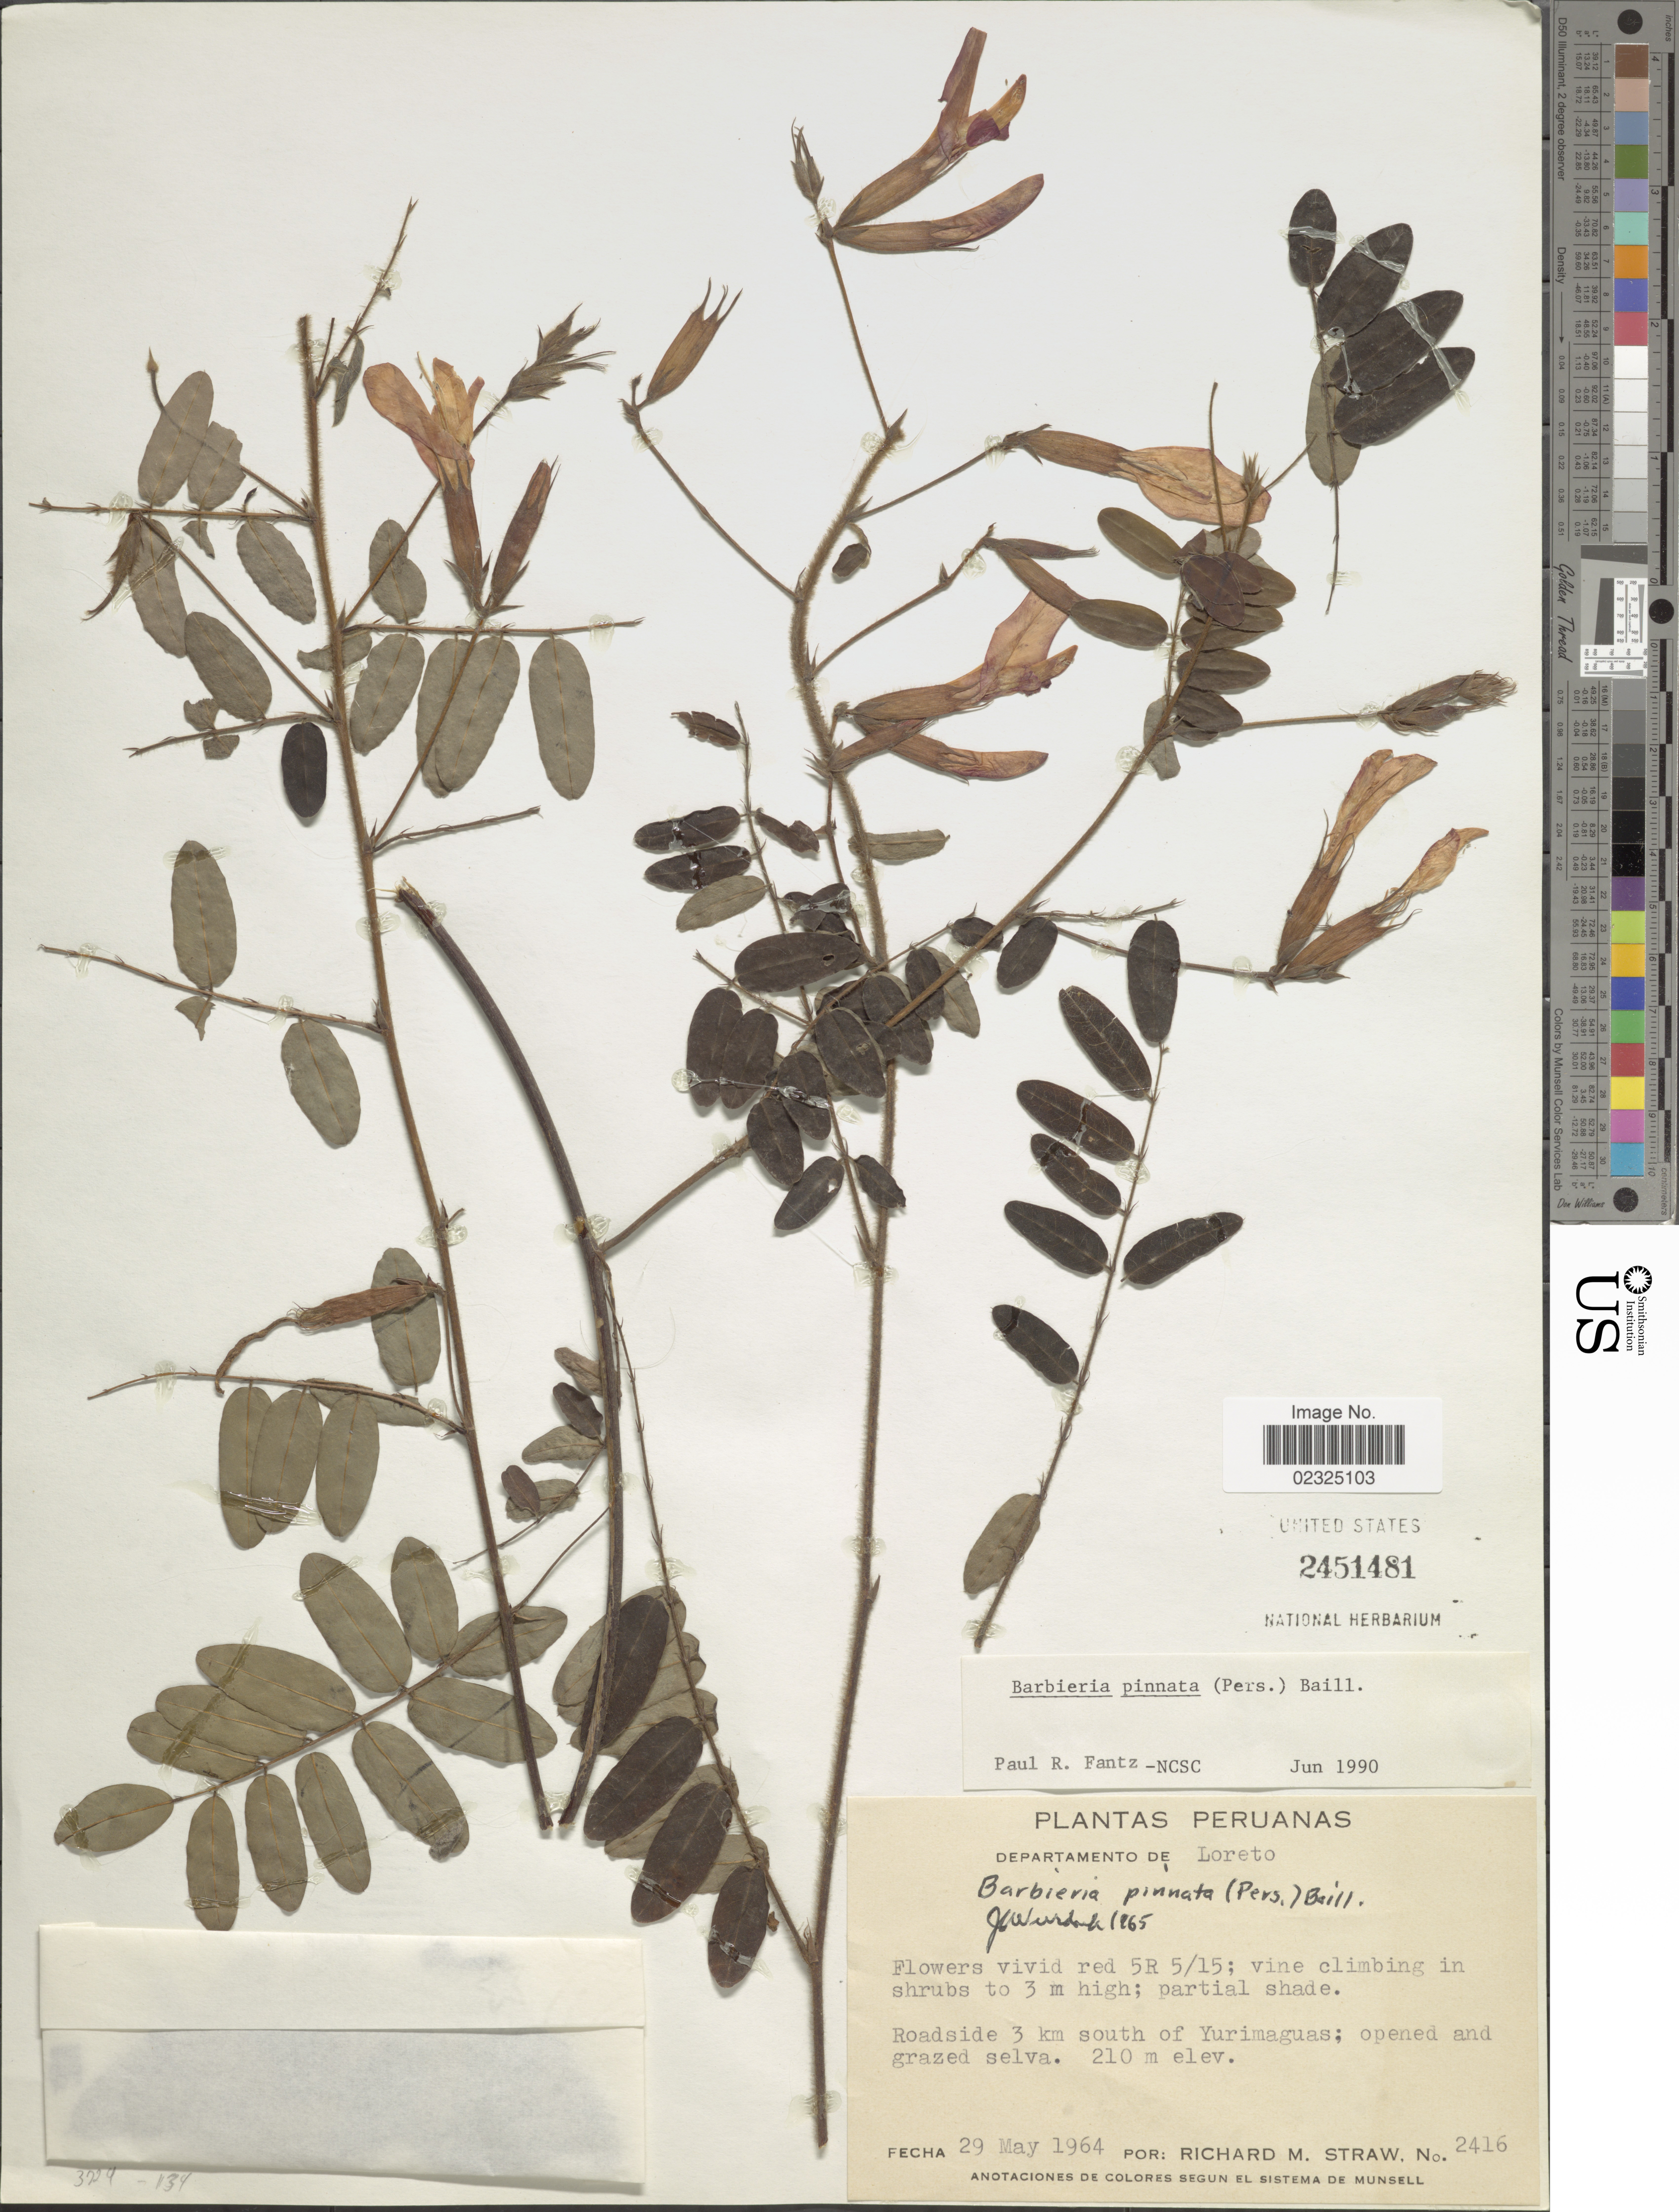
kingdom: Plantae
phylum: Tracheophyta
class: Magnoliopsida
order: Fabales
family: Fabaceae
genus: Barbieria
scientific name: Barbieria sp.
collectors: R. M. Straw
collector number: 2416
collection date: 1964-05-29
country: Peru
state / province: Loreto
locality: Roadside 3 km south of Yurimaguas; opened and grazed selva.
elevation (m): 210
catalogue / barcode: US 2451481